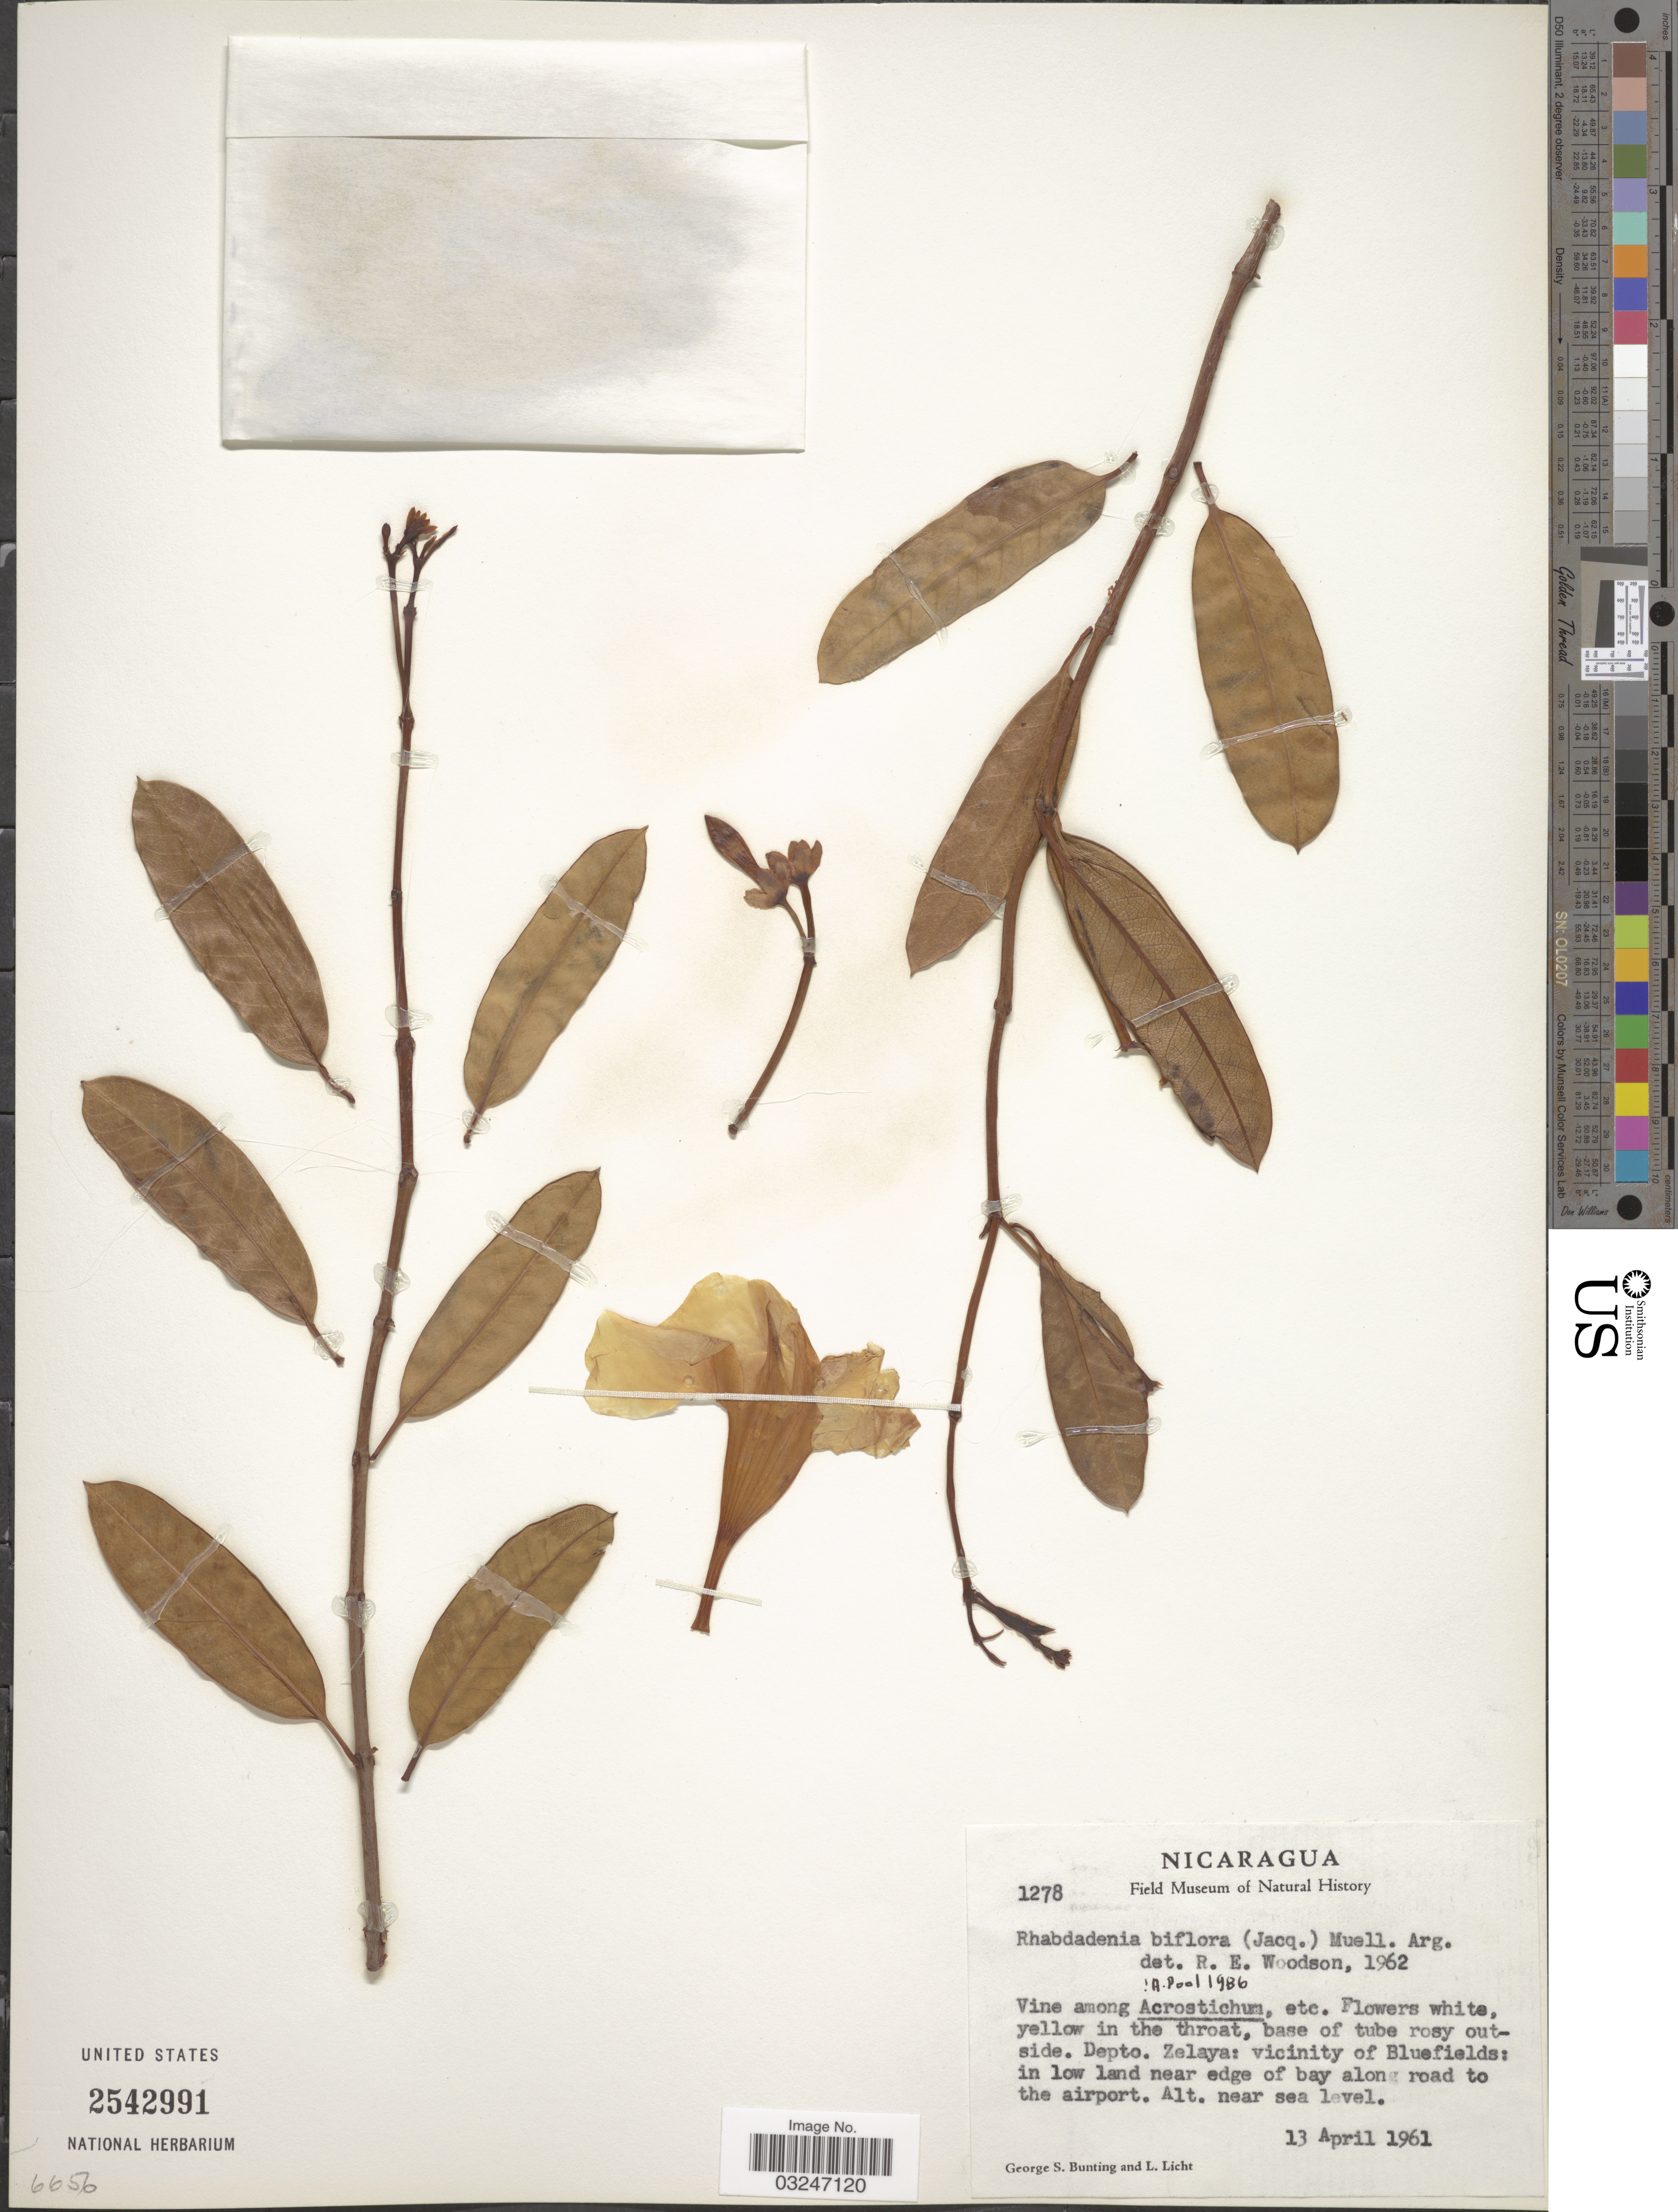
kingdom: Plantae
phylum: Tracheophyta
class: Magnoliopsida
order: Gentianales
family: Apocynaceae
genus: Rhabdadenia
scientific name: Rhabdadenia biflora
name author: (Jacq.) Müll. Arg.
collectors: G. S. Bunting & L. Licht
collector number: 1278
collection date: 1961-04-13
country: Nicaragua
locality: Depto. Zelaya: vicinity of Bluefields: in low land near edge of bay along road to the airport.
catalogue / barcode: US 2542991